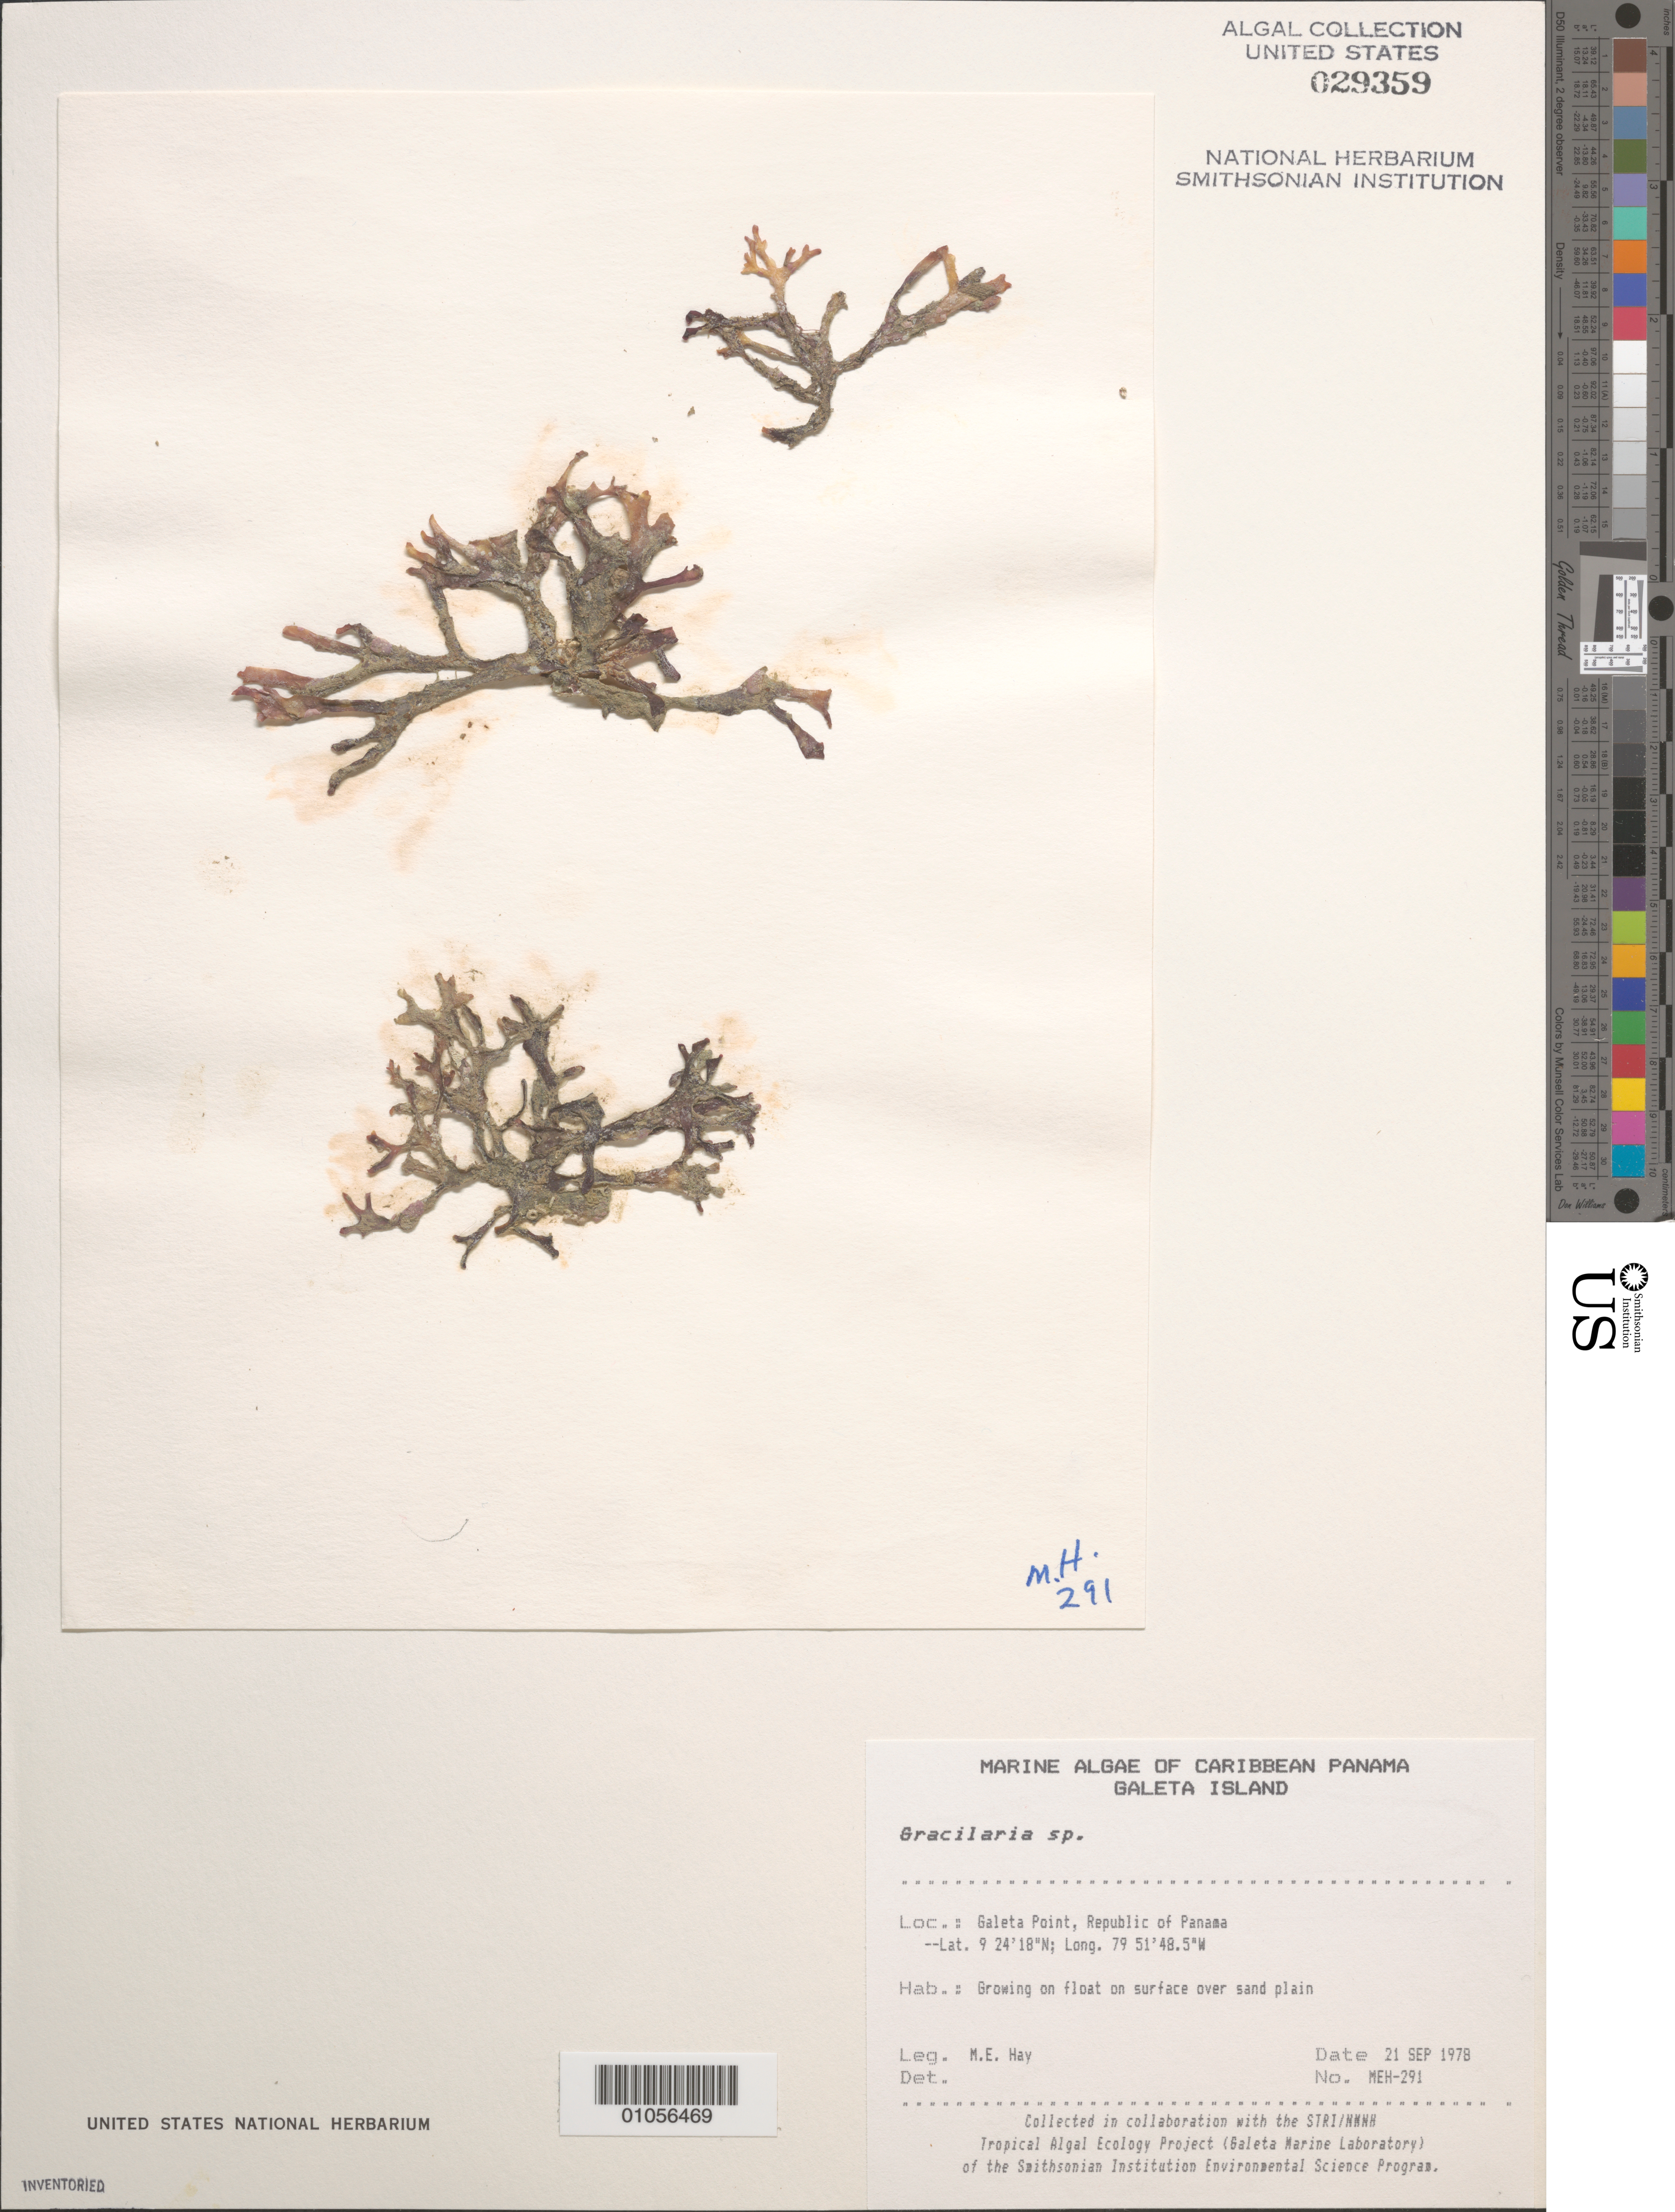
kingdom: Plantae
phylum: Rhodophyta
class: Florideophyceae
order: Gracilariales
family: Gracilariaceae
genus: Gracilaria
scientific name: Gracilaria sp.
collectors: M. E. Hay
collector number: MEH-291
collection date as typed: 21 Sep 1978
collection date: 1978-09-21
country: Panama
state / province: Colón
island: Galeta Island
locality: Galeta Point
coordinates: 9 24'18"N, 79 51'48.5"W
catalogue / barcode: US 29359